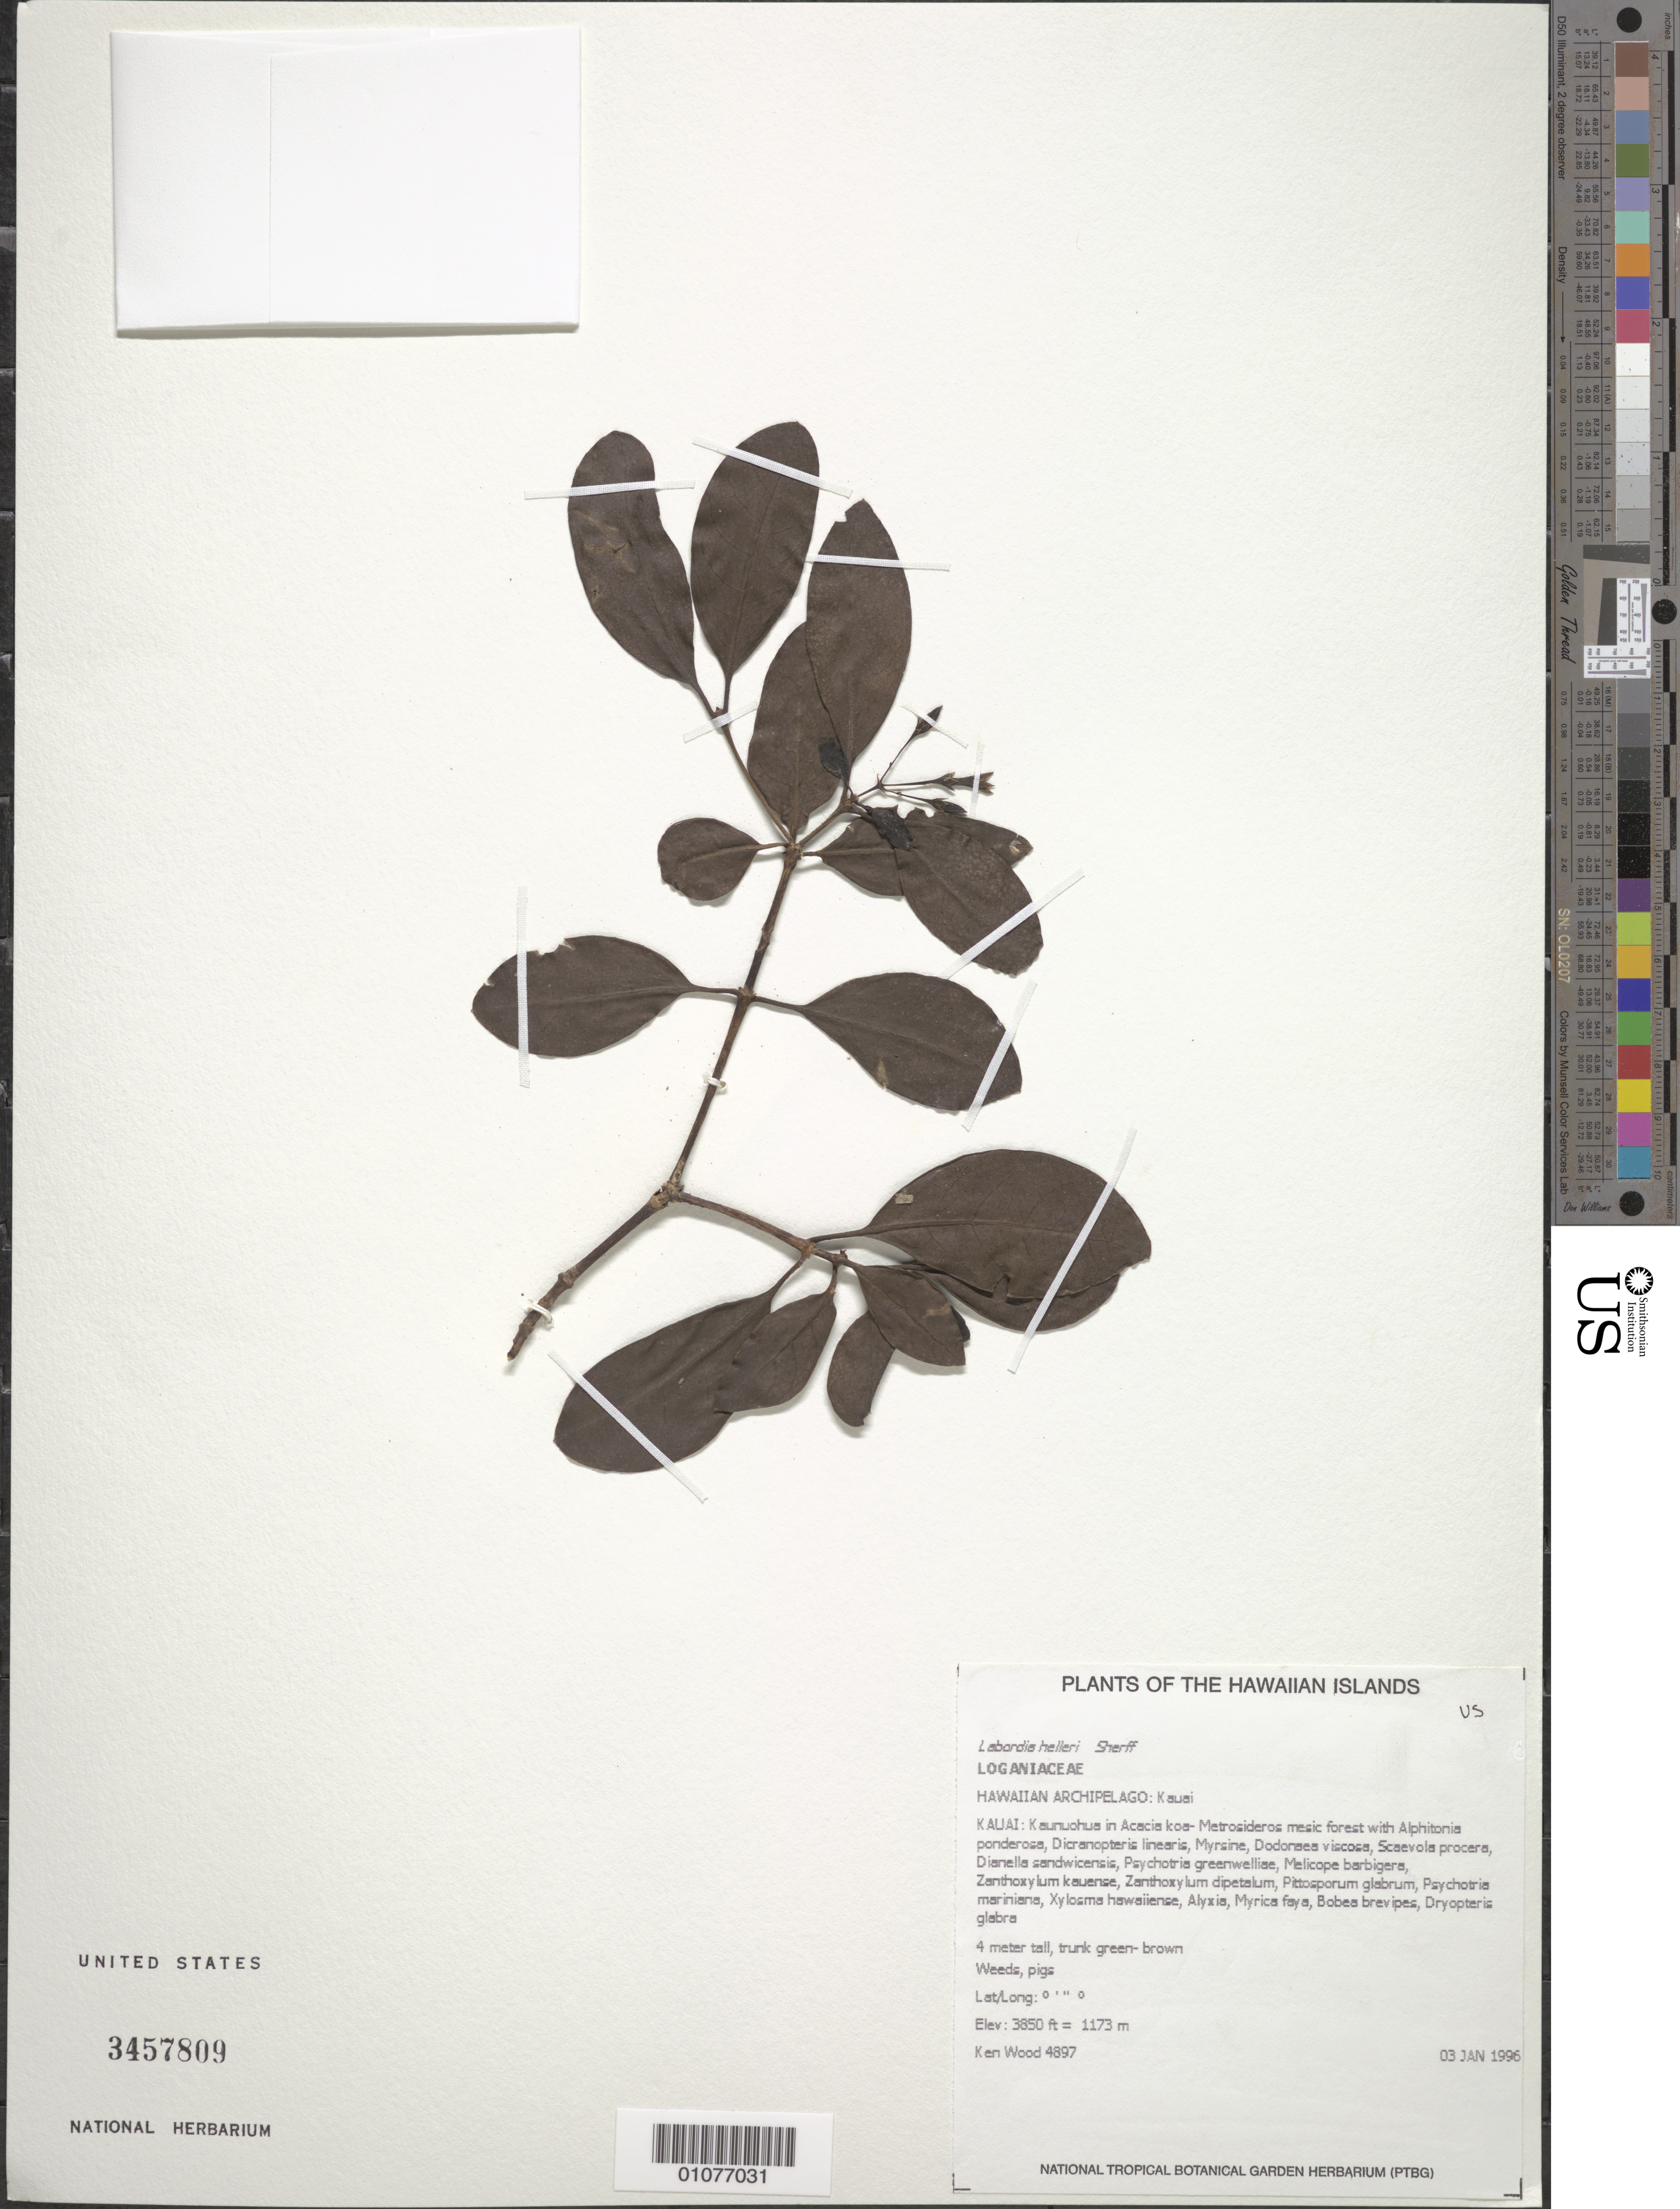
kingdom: Plantae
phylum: Tracheophyta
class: Magnoliopsida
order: Gentianales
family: Loganiaceae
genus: Geniostoma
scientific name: Geniostoma helleri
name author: (Sherff) Byng & Christenh.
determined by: Wagner, W. L., (BOT), Smithsonian Institution - National Museum of Natural History (UNITED STATES)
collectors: K. R. Wood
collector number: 4897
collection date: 1996-01-03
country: United States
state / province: Hawaii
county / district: Kaui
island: Kaua'i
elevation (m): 1173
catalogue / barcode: US 3457809